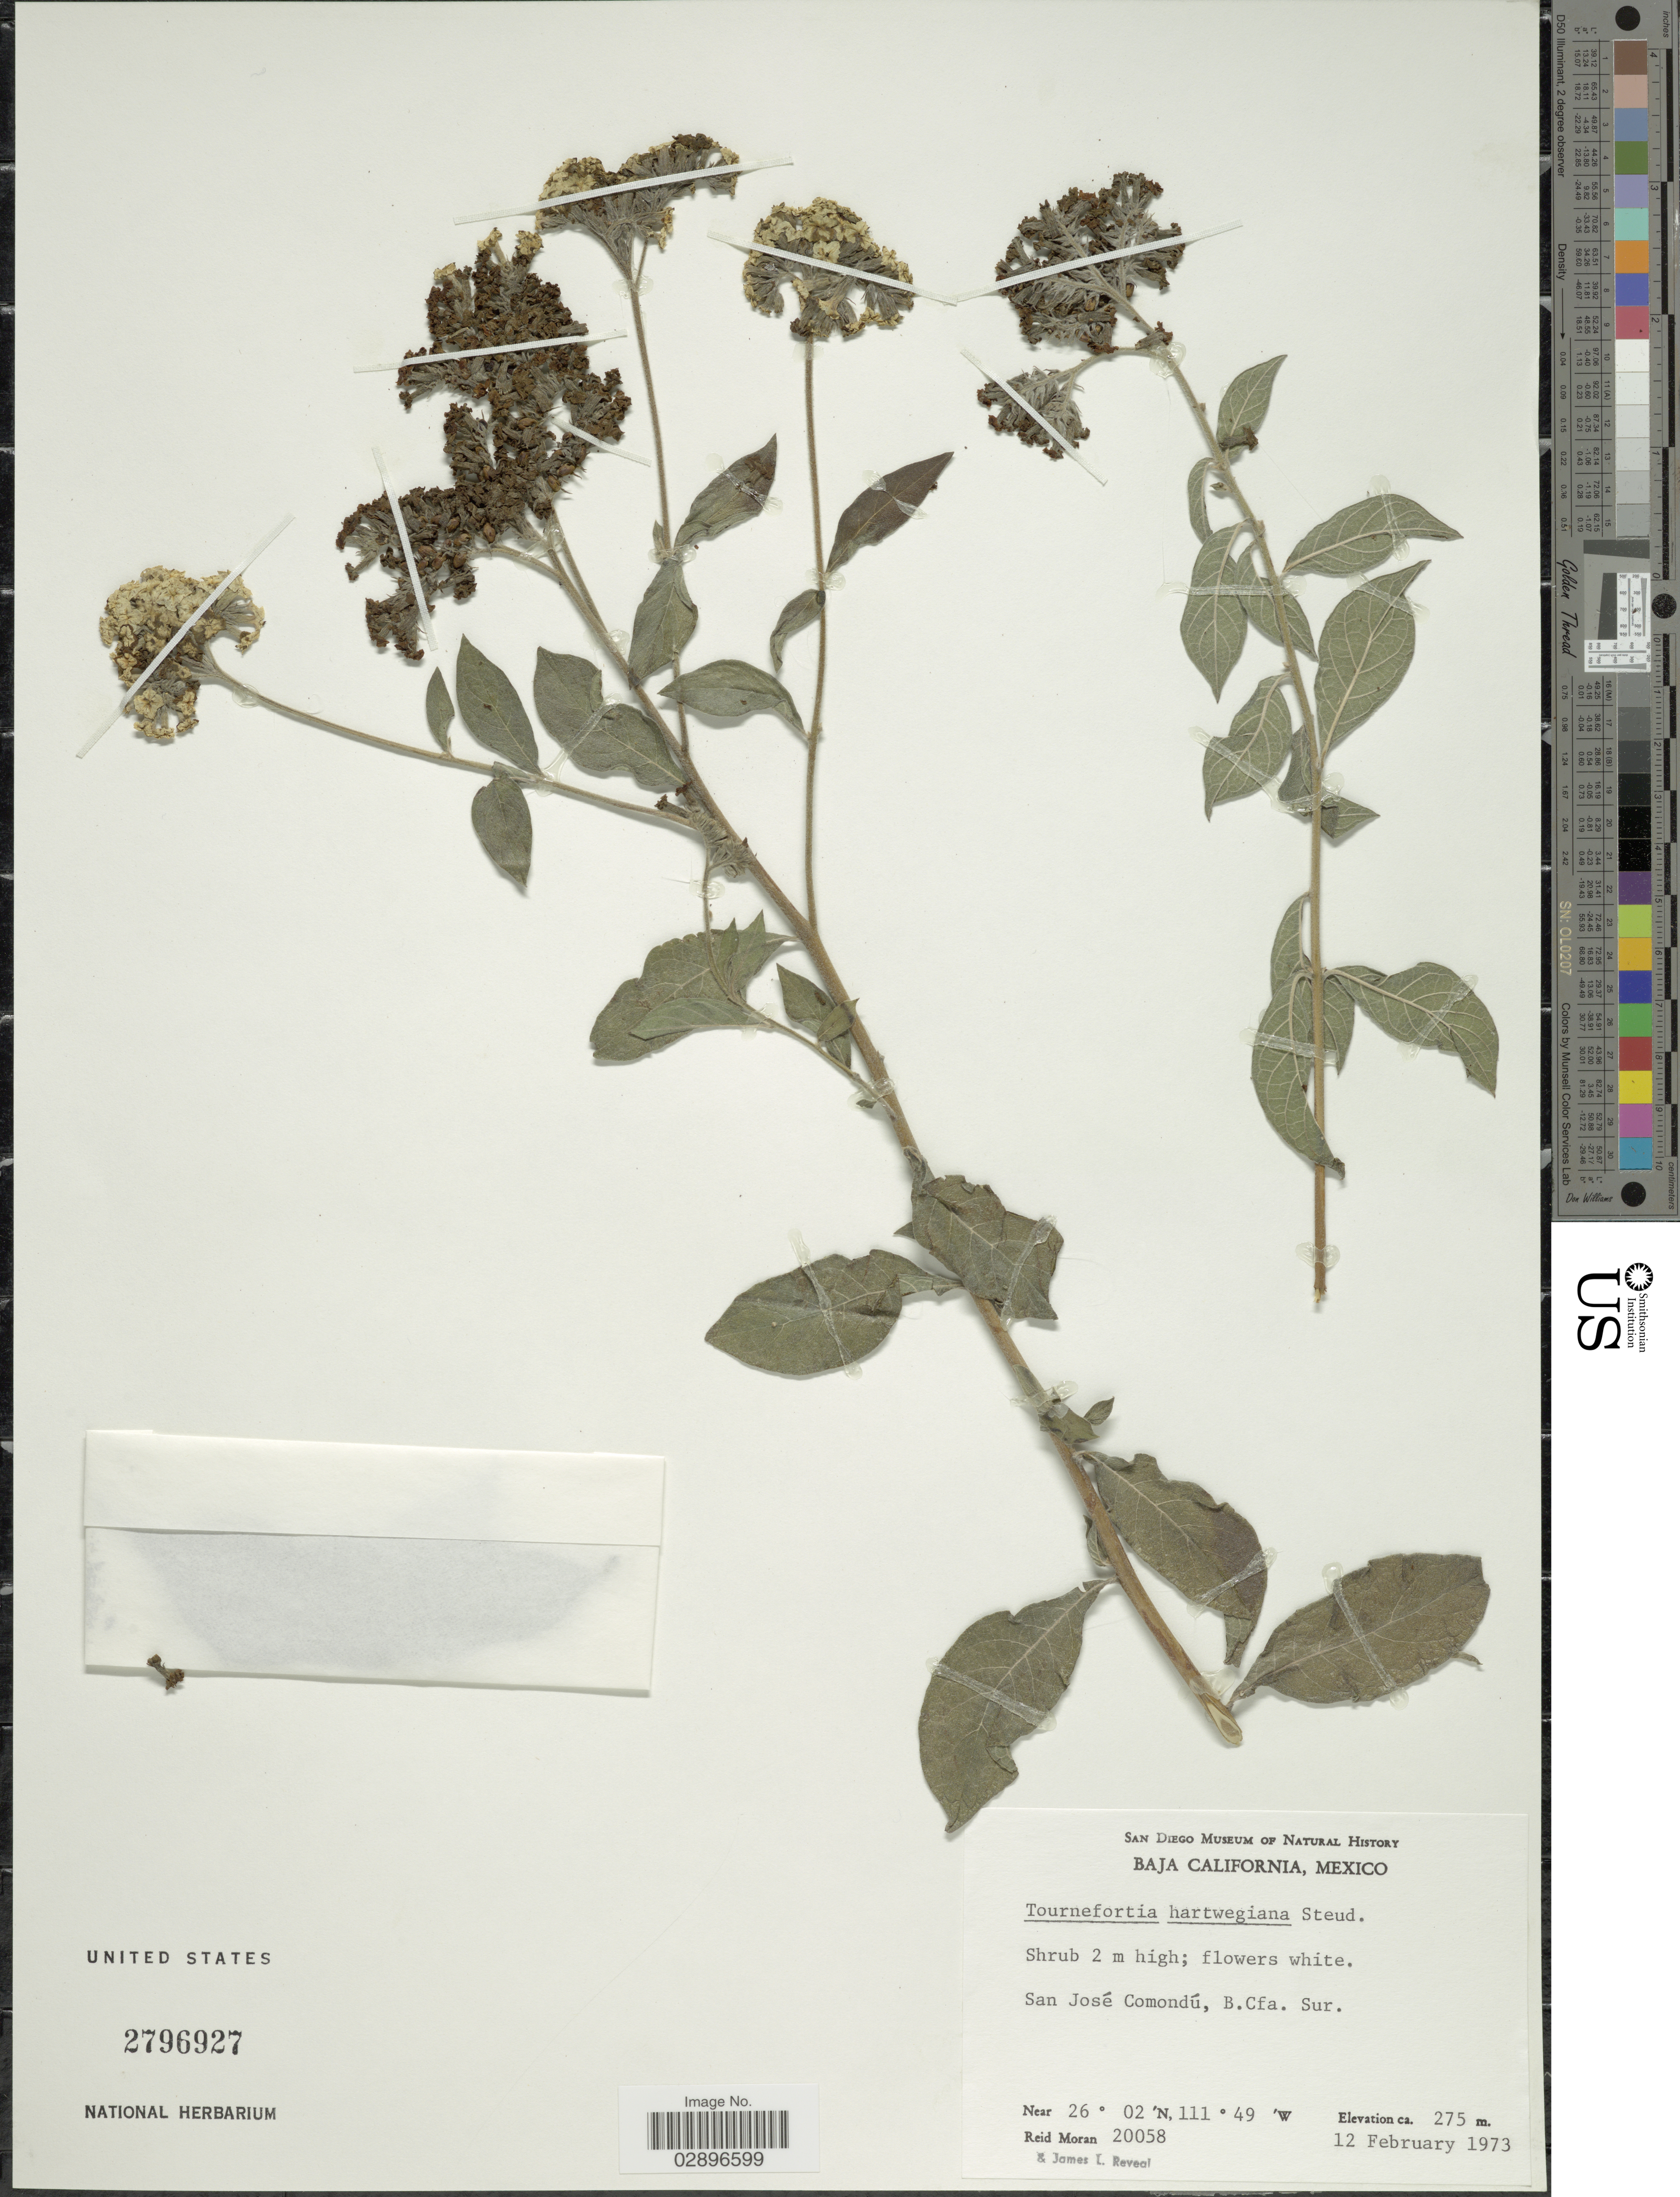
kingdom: Plantae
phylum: Tracheophyta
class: Magnoliopsida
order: Boraginales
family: Heliotropiaceae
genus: Tournefortia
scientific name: Tournefortia hartwegiana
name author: Steud.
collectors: R. V. Moran & J. L. Reveal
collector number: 20058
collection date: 1973-02-12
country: Mexico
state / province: Baja California Sur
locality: San José Comondú, B. Cfa. Sur.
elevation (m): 275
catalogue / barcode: US 2796927